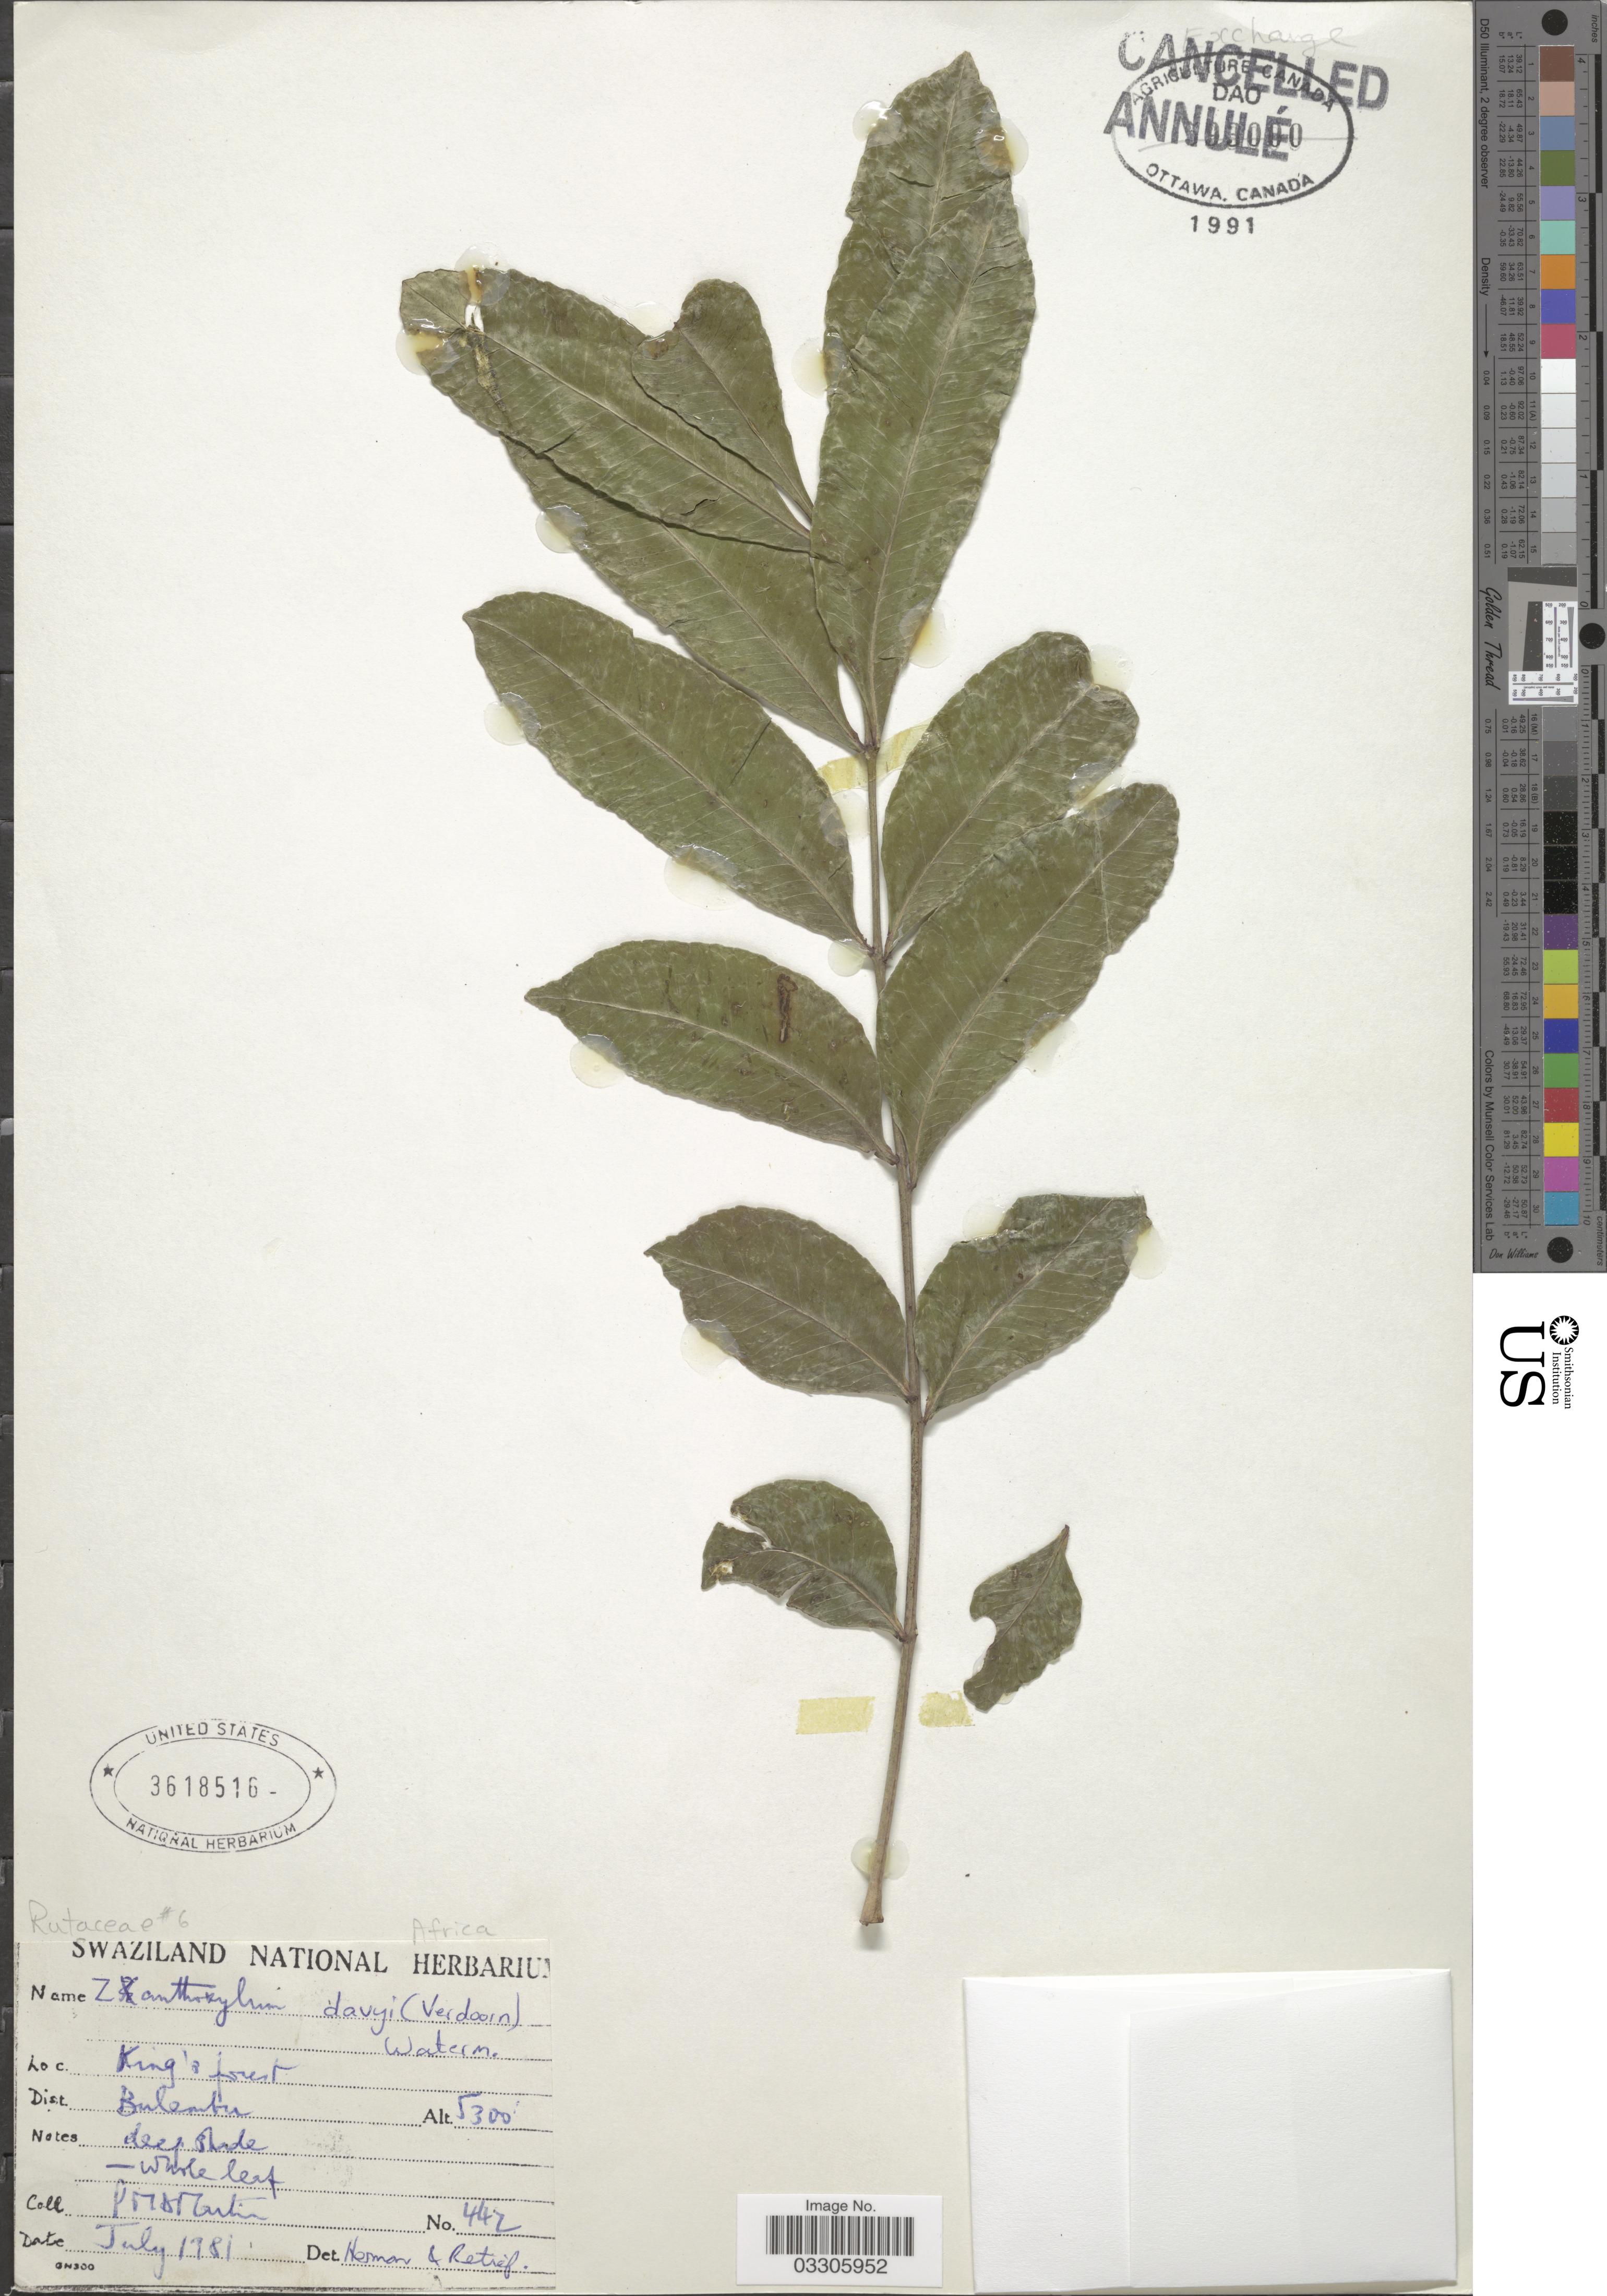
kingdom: Plantae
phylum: Tracheophyta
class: Magnoliopsida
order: Sapindales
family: Rutaceae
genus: Zanthoxylum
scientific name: Zanthoxylum davyi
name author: P.G. Waterman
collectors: P. M. D. Martin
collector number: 442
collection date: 1981-07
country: Eswatini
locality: King's forest, Dist. Bulembu.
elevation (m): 1615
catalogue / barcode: US 3618516